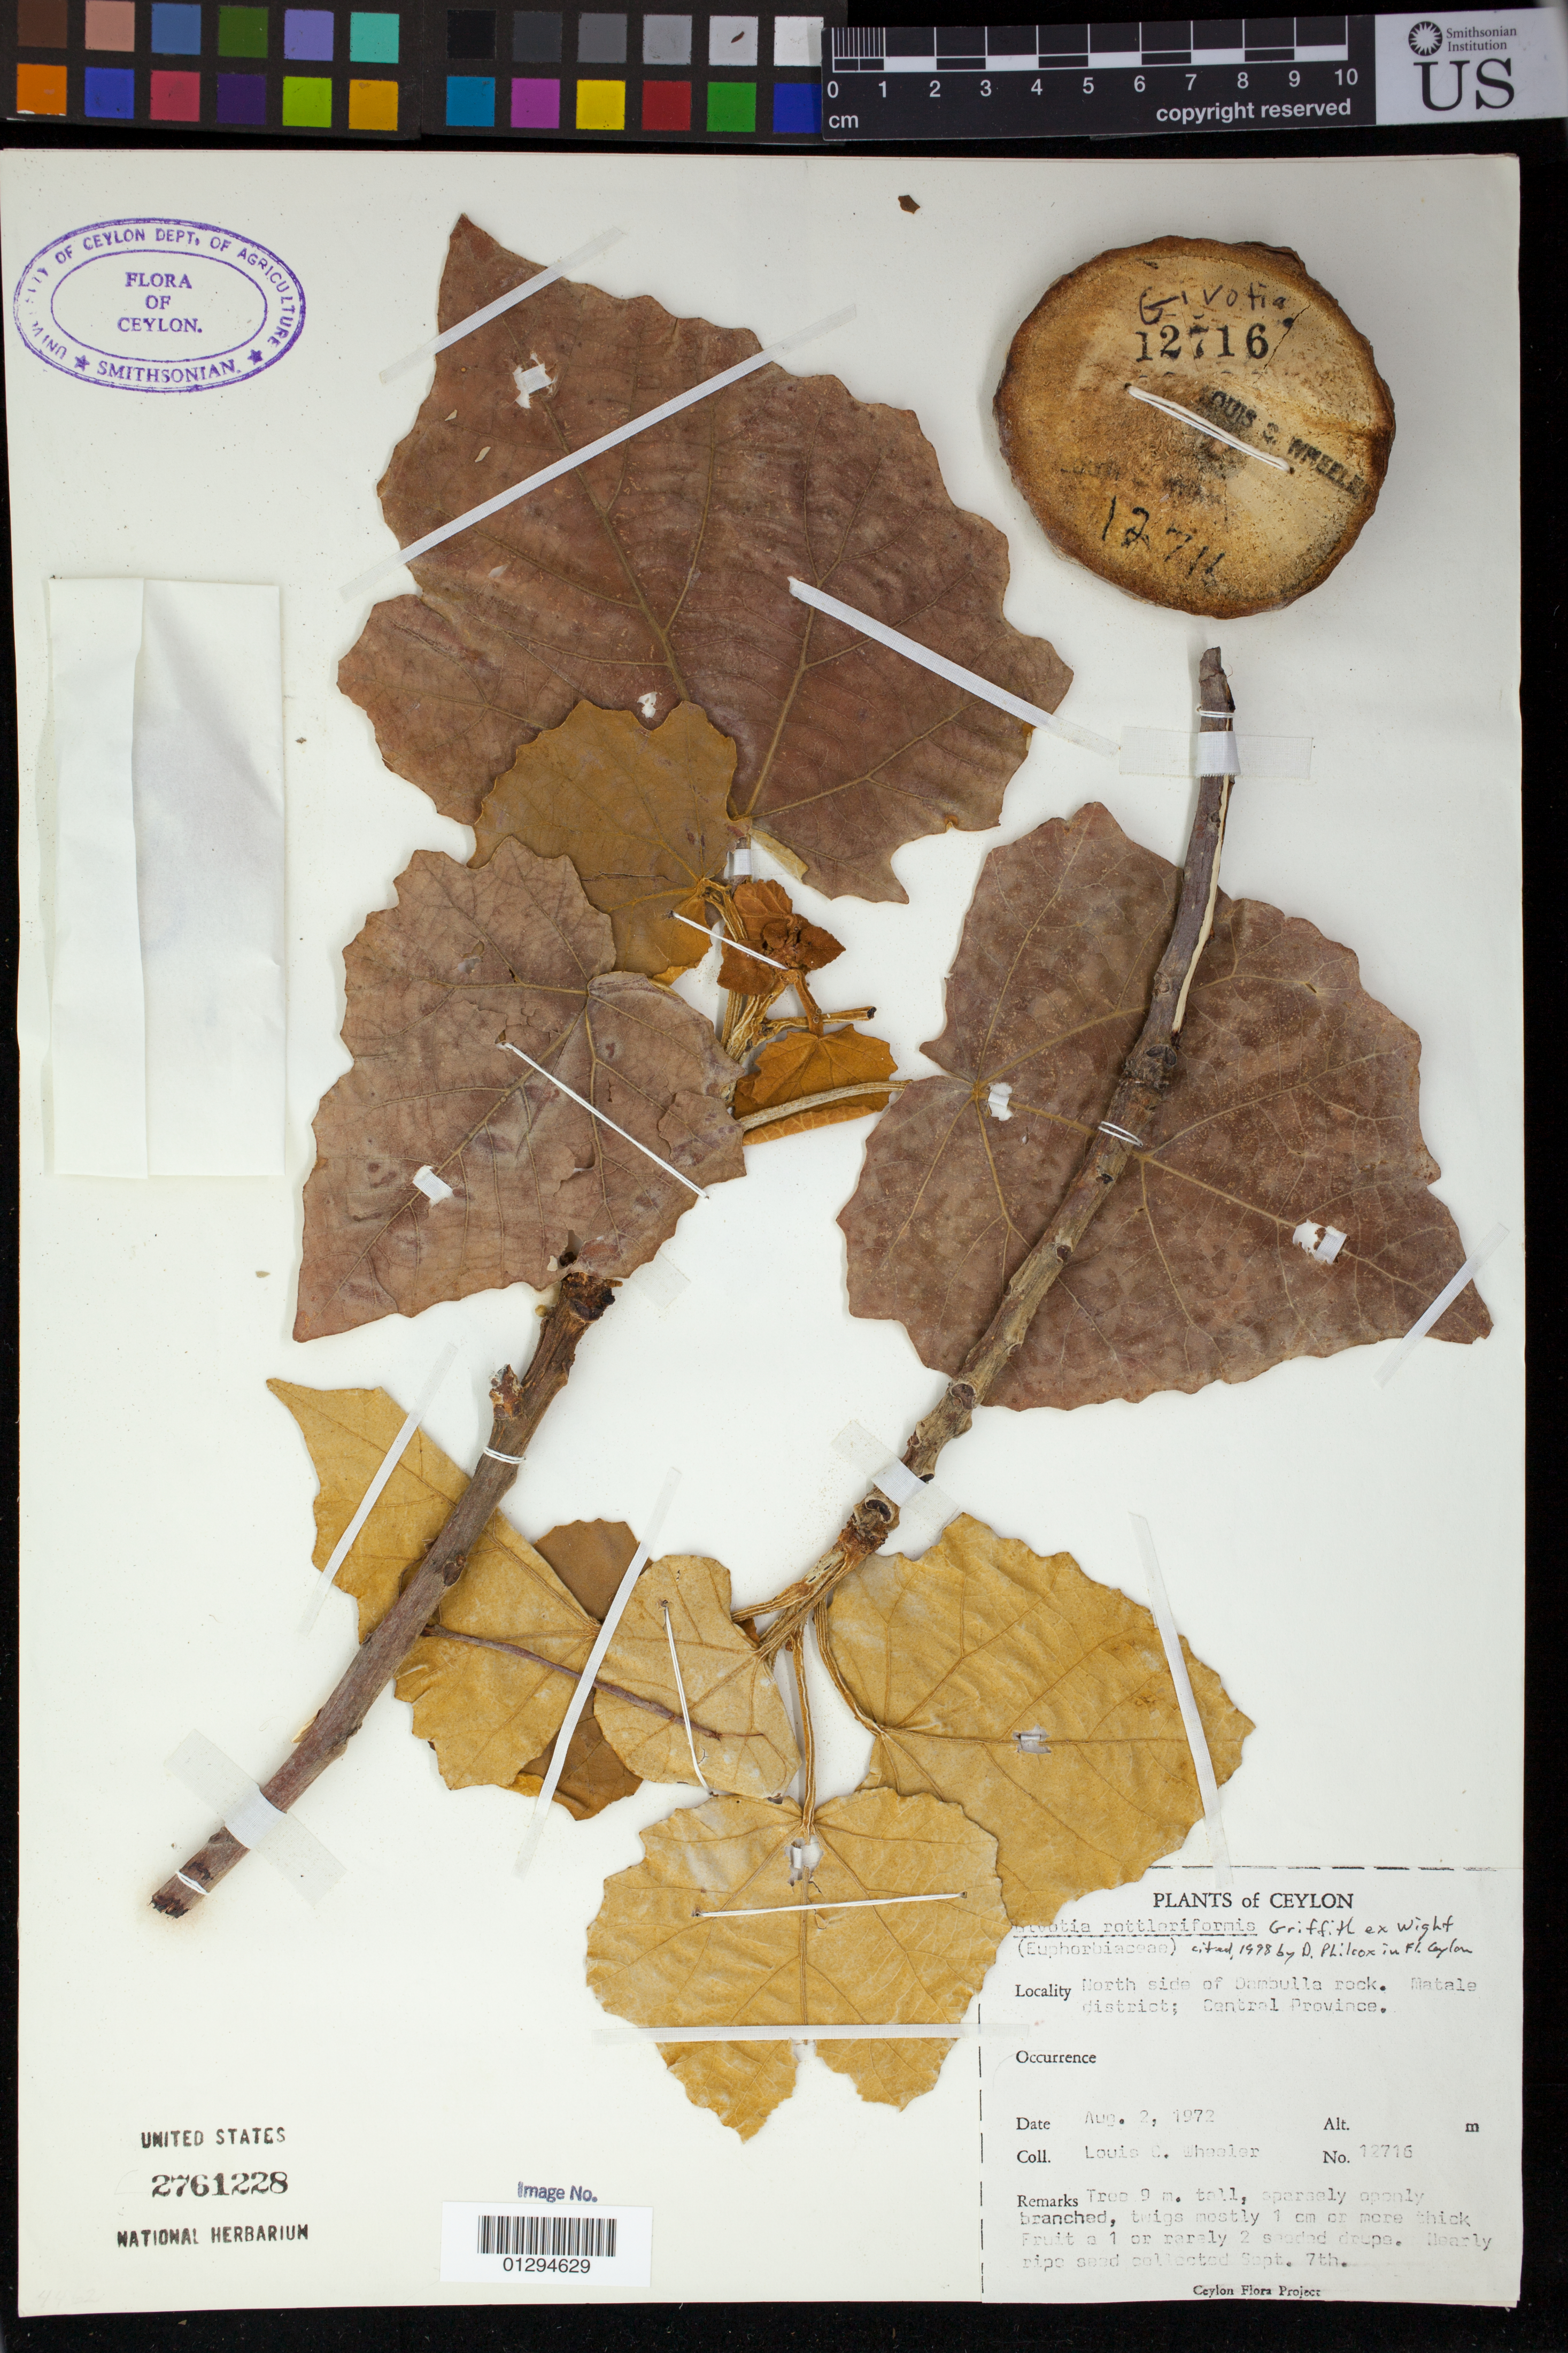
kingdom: Plantae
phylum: Tracheophyta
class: Magnoliopsida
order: Malpighiales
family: Euphorbiaceae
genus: Givotia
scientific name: Givotia rottleriformis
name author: Griff. ex Wight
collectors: L. C. Wheeler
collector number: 12716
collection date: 1972-08-02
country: Sri Lanka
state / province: Central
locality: North side of Dambulla rock. Matale district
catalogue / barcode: US 2761228